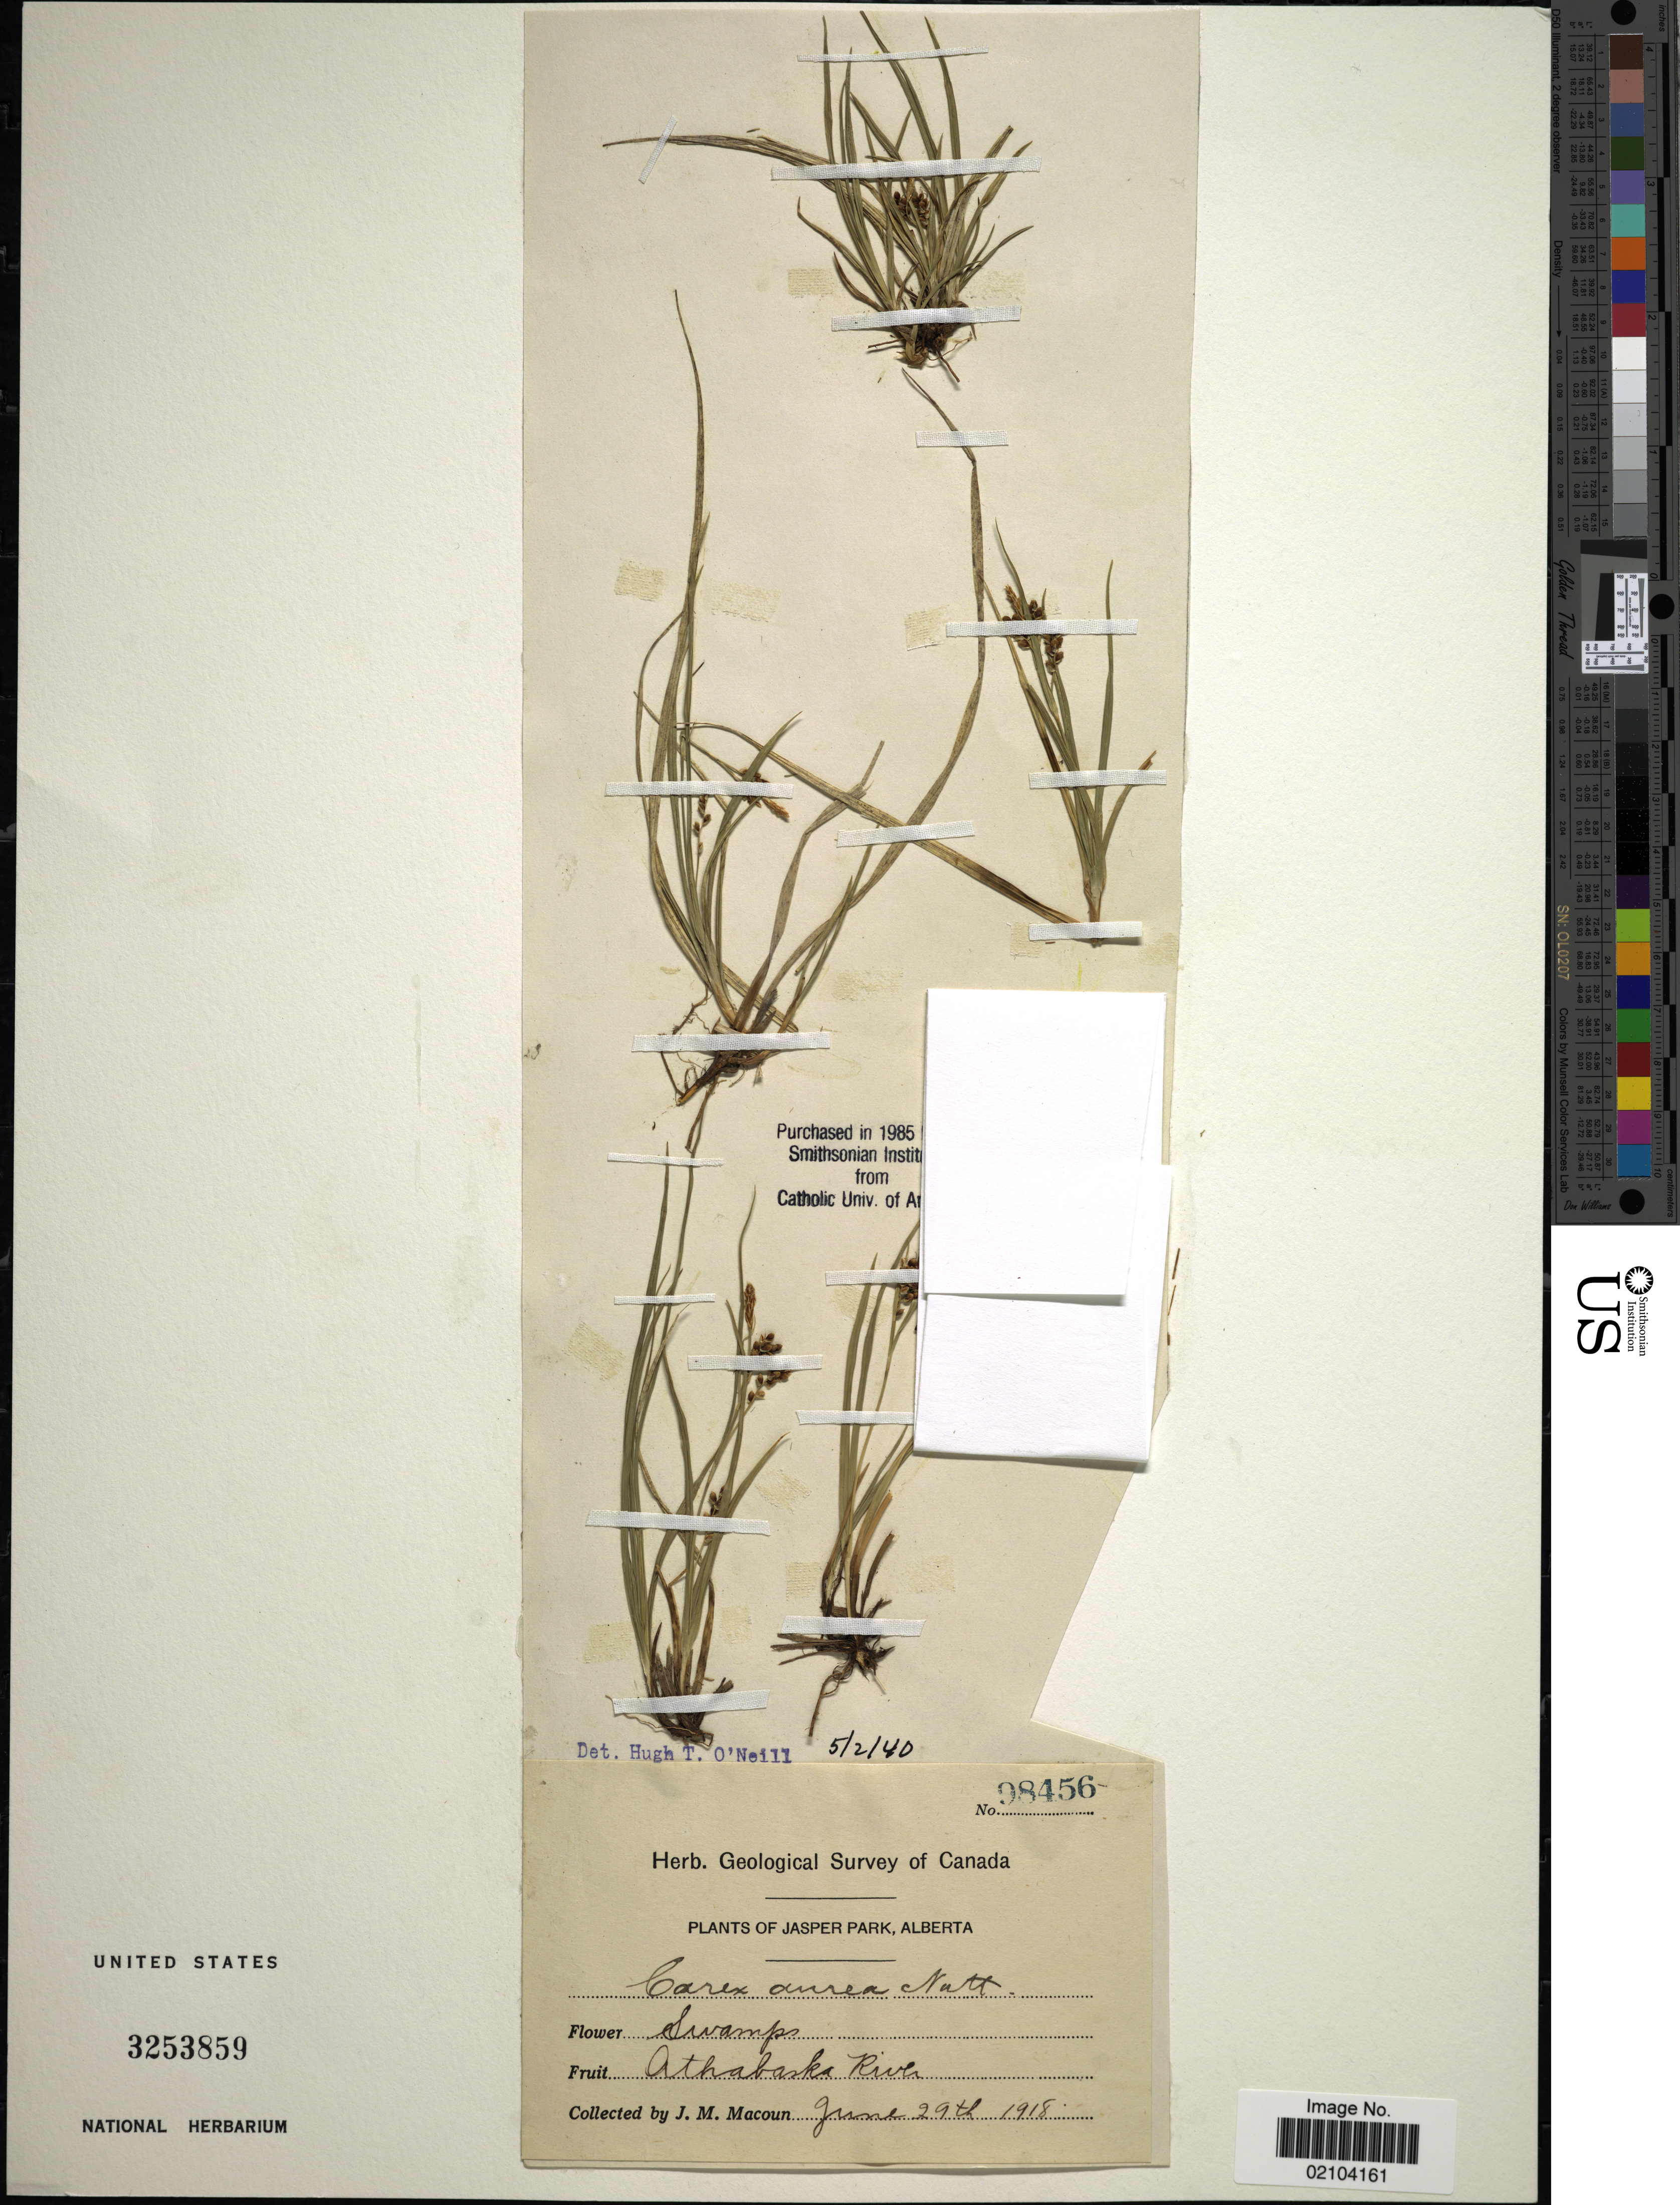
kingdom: Plantae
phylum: Tracheophyta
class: Liliopsida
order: Poales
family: Cyperaceae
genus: Carex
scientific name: Carex aurea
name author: Nutt.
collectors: J. M. Macoun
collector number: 98456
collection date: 1918-06-29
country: Canada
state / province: Alberta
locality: Jasper Park, Alberta. Swamp. Athabasca River.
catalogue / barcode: US 3253859